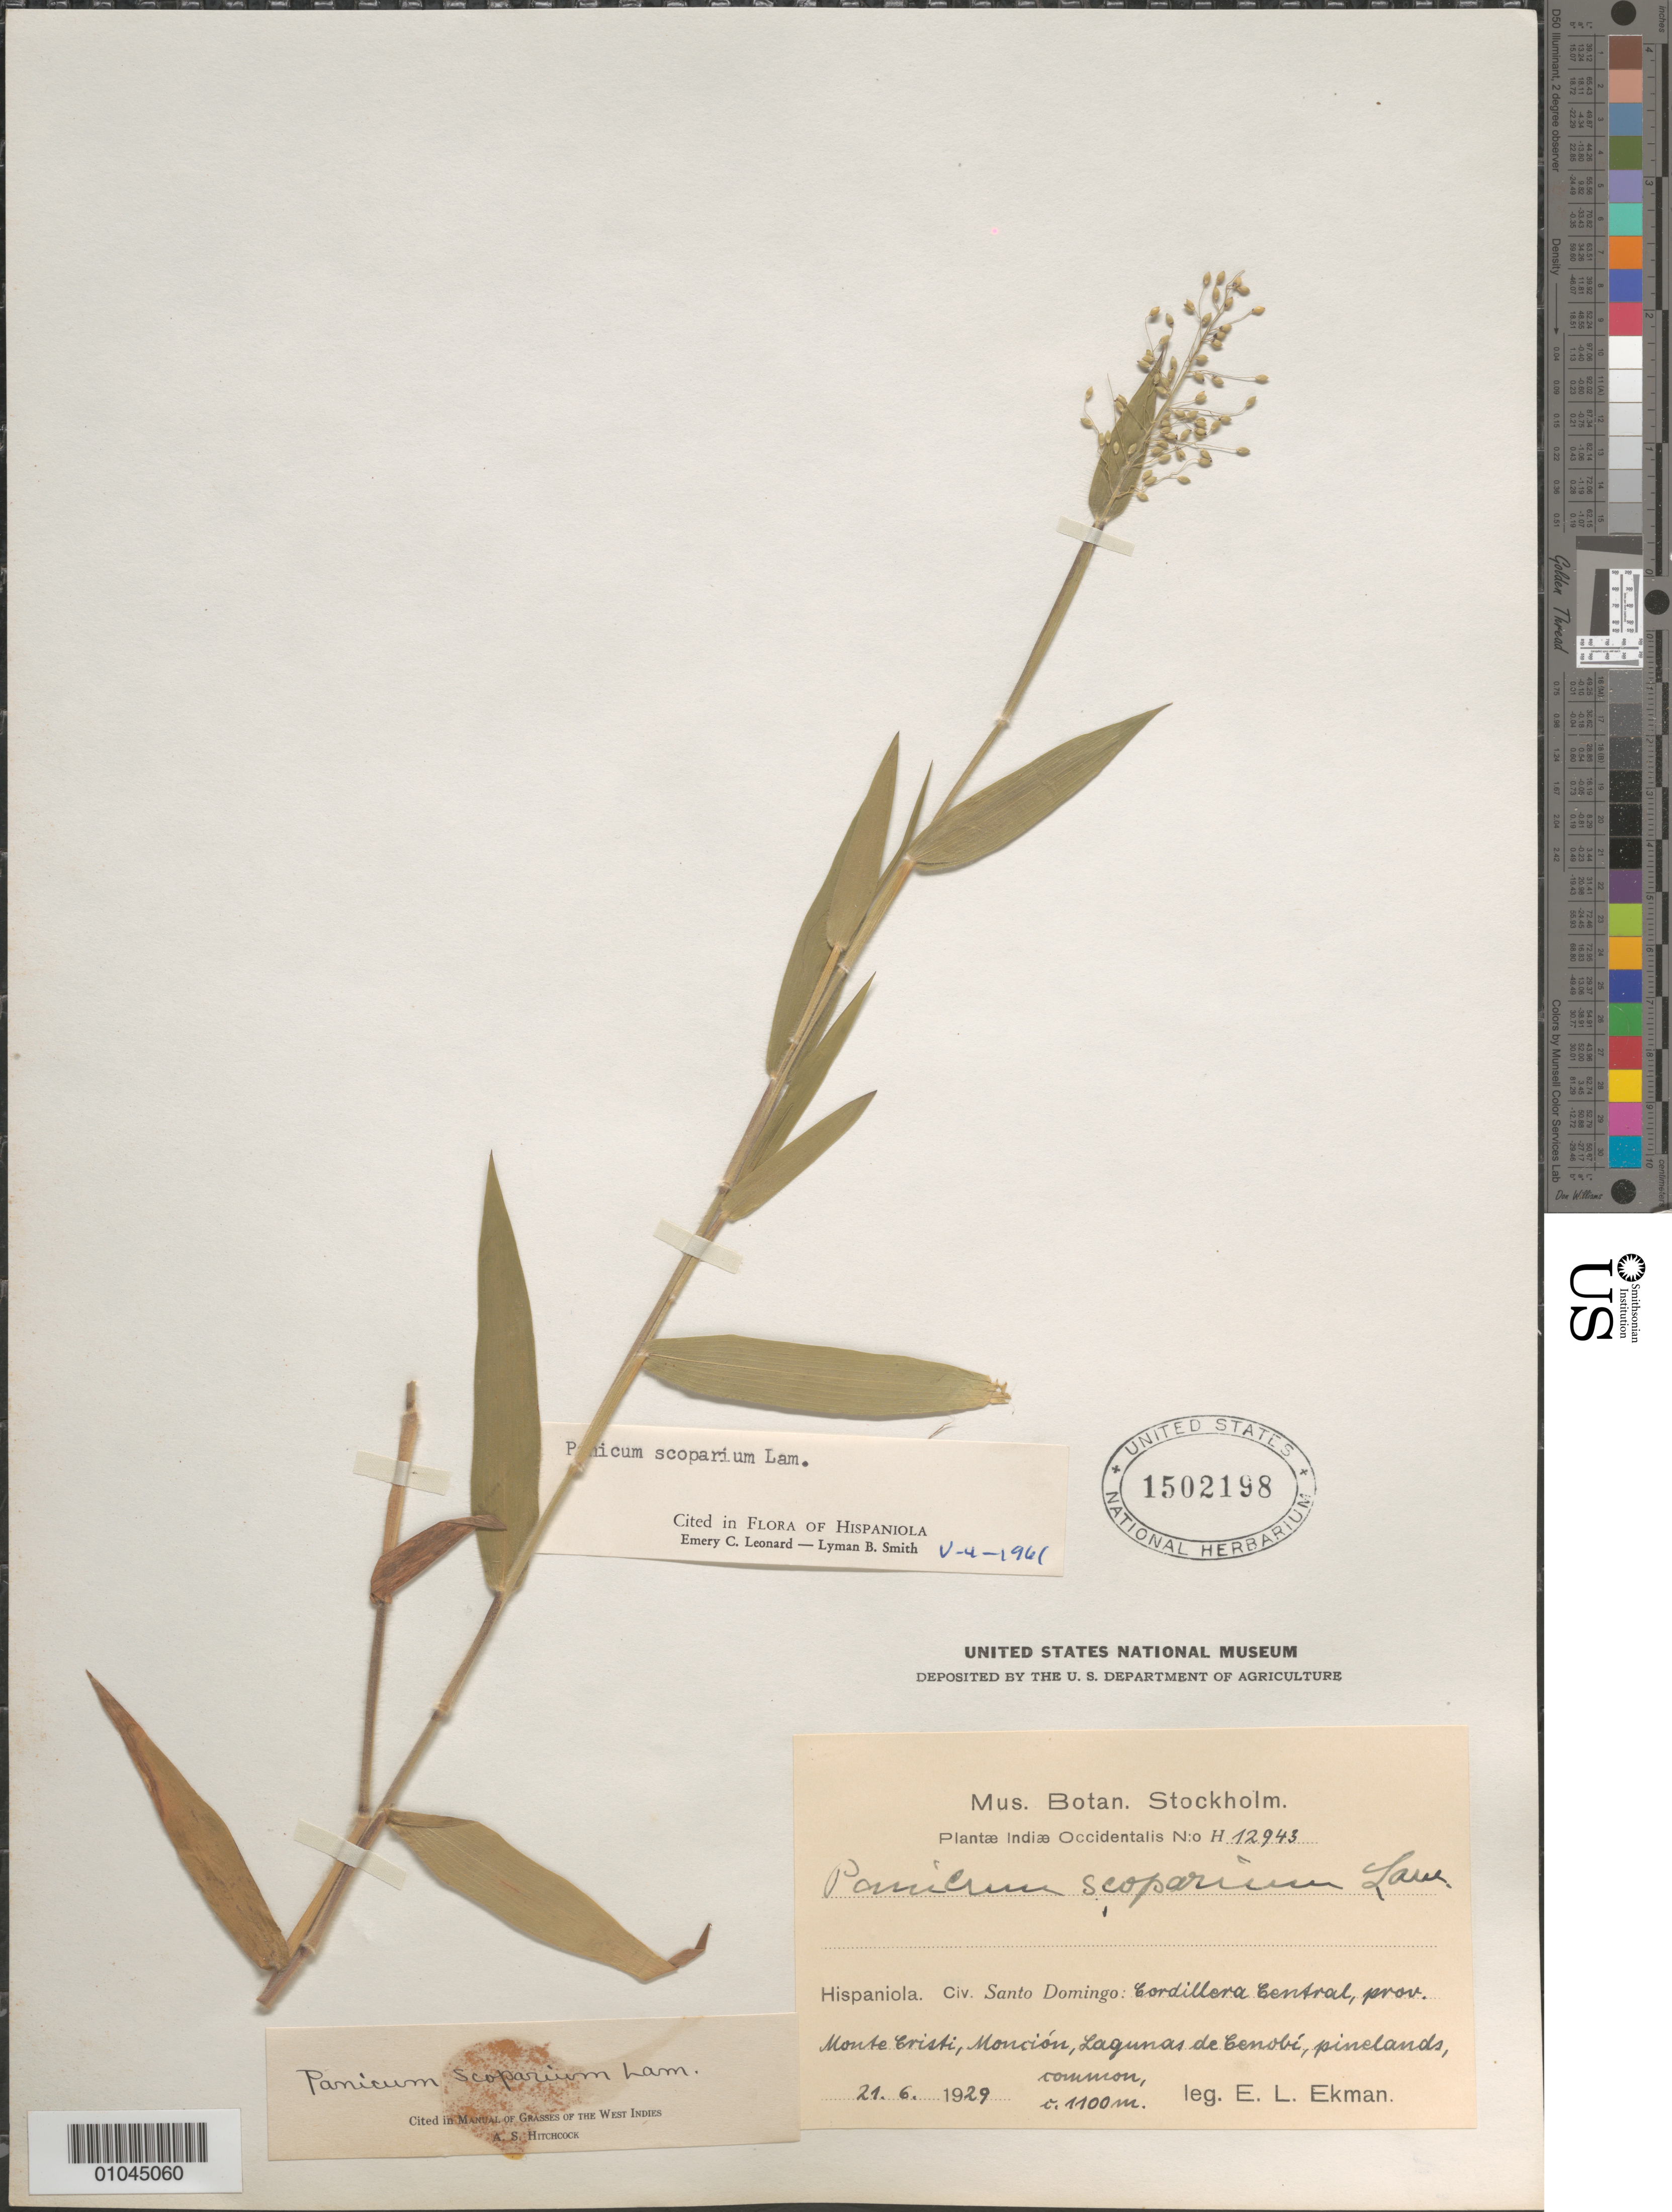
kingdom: Plantae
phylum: Tracheophyta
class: Liliopsida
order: Poales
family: Poaceae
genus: Panicum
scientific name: Panicum scoparium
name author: Lam.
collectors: E. L. Ekman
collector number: H 12943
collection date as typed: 21 Jun 1929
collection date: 1929-06-21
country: Dominican Republic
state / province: Monte Cristi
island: Hispaniola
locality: Cordillera Central, Moncion, Lagunas de Cenobi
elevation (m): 1100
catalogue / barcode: US 1502198